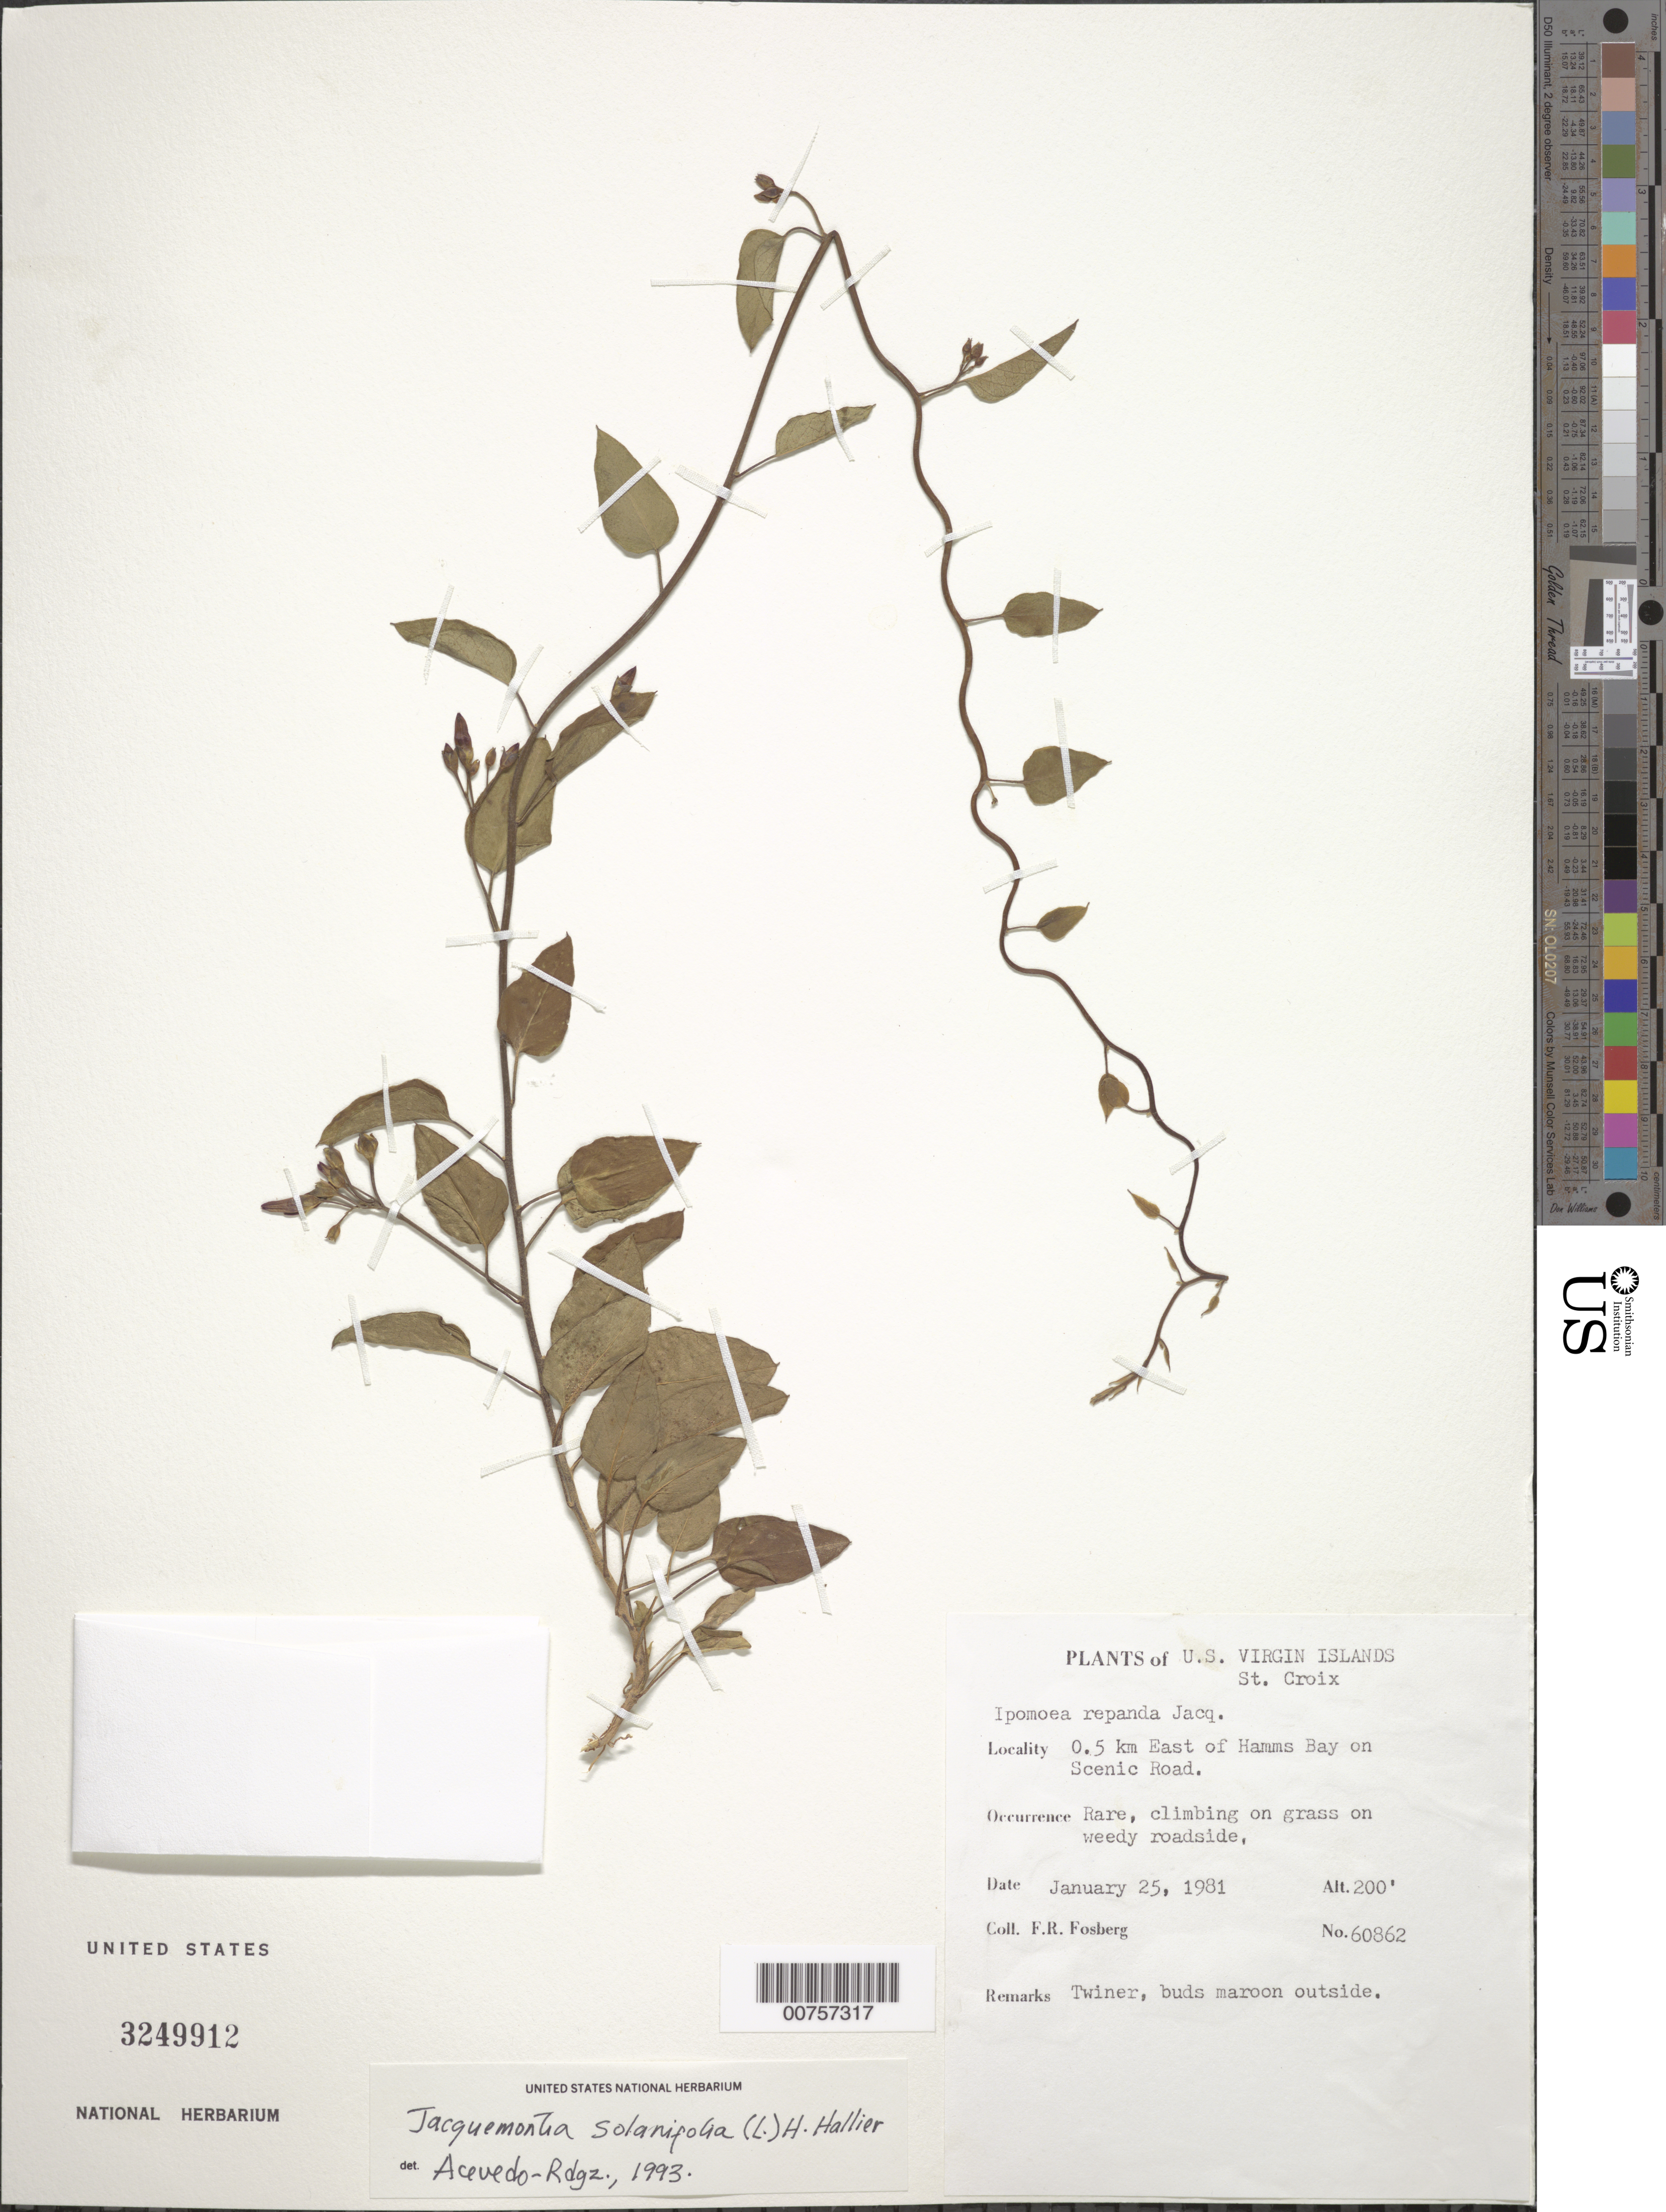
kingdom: Plantae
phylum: Tracheophyta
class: Magnoliopsida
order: Solanales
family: Convolvulaceae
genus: Jacquemontia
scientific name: Jacquemontia solanifolia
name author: (L.) Hallier f.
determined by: Acevedo-Rodríguez, P., (BOT), Smithsonian Institution - National Museum of Natural History (UNITED STATES)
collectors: F. R. Fosberg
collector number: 60862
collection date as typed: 25 Jan 1981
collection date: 1981-01-25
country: U.S. Virgin Islands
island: St. Croix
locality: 0.5 km E of Hamms Bay on Scenic Road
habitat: Climbing on grass on weedy roads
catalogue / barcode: US 3249912